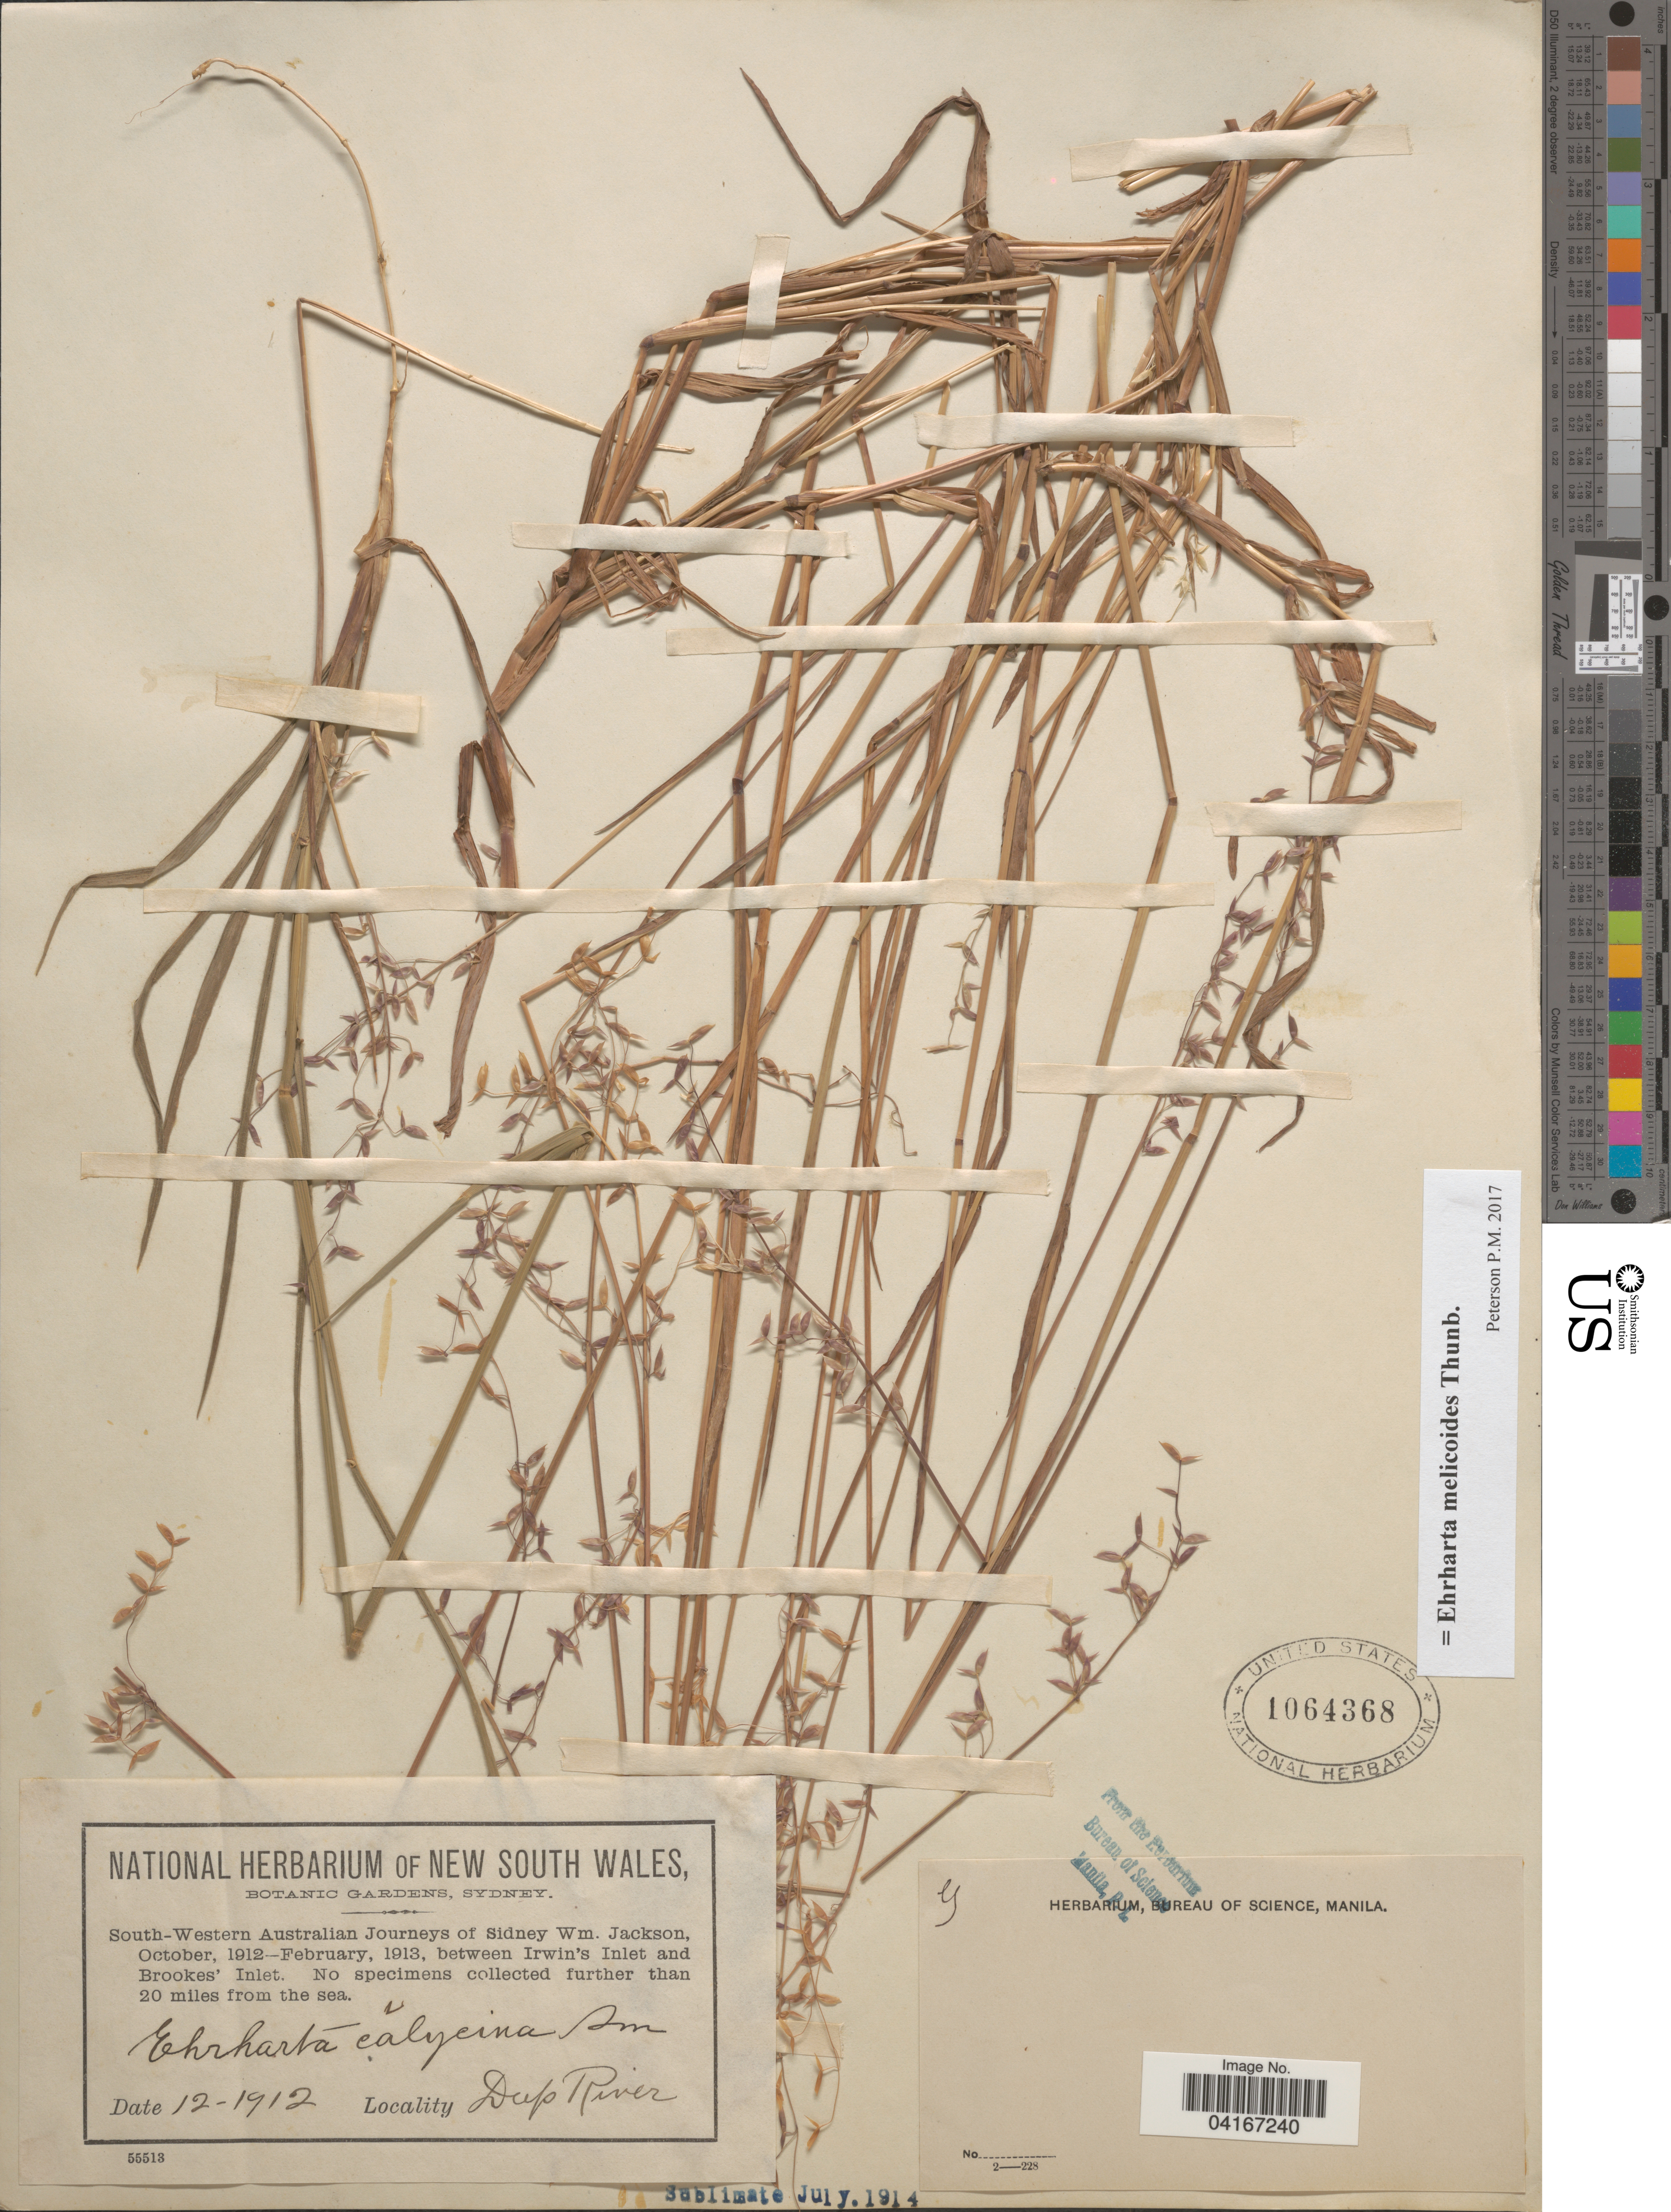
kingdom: Plantae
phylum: Tracheophyta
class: Liliopsida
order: Poales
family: Poaceae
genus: Ehrharta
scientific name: Ehrharta melicoides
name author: Thunb.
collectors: Jackson, S. W.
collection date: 1912-12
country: Australia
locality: South-Western Australian Journeys, between Irwin's Inlet and Hooke's Inlet. No specimens collecter further than 20 miles from the sea. Deep River.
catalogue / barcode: US 1064368